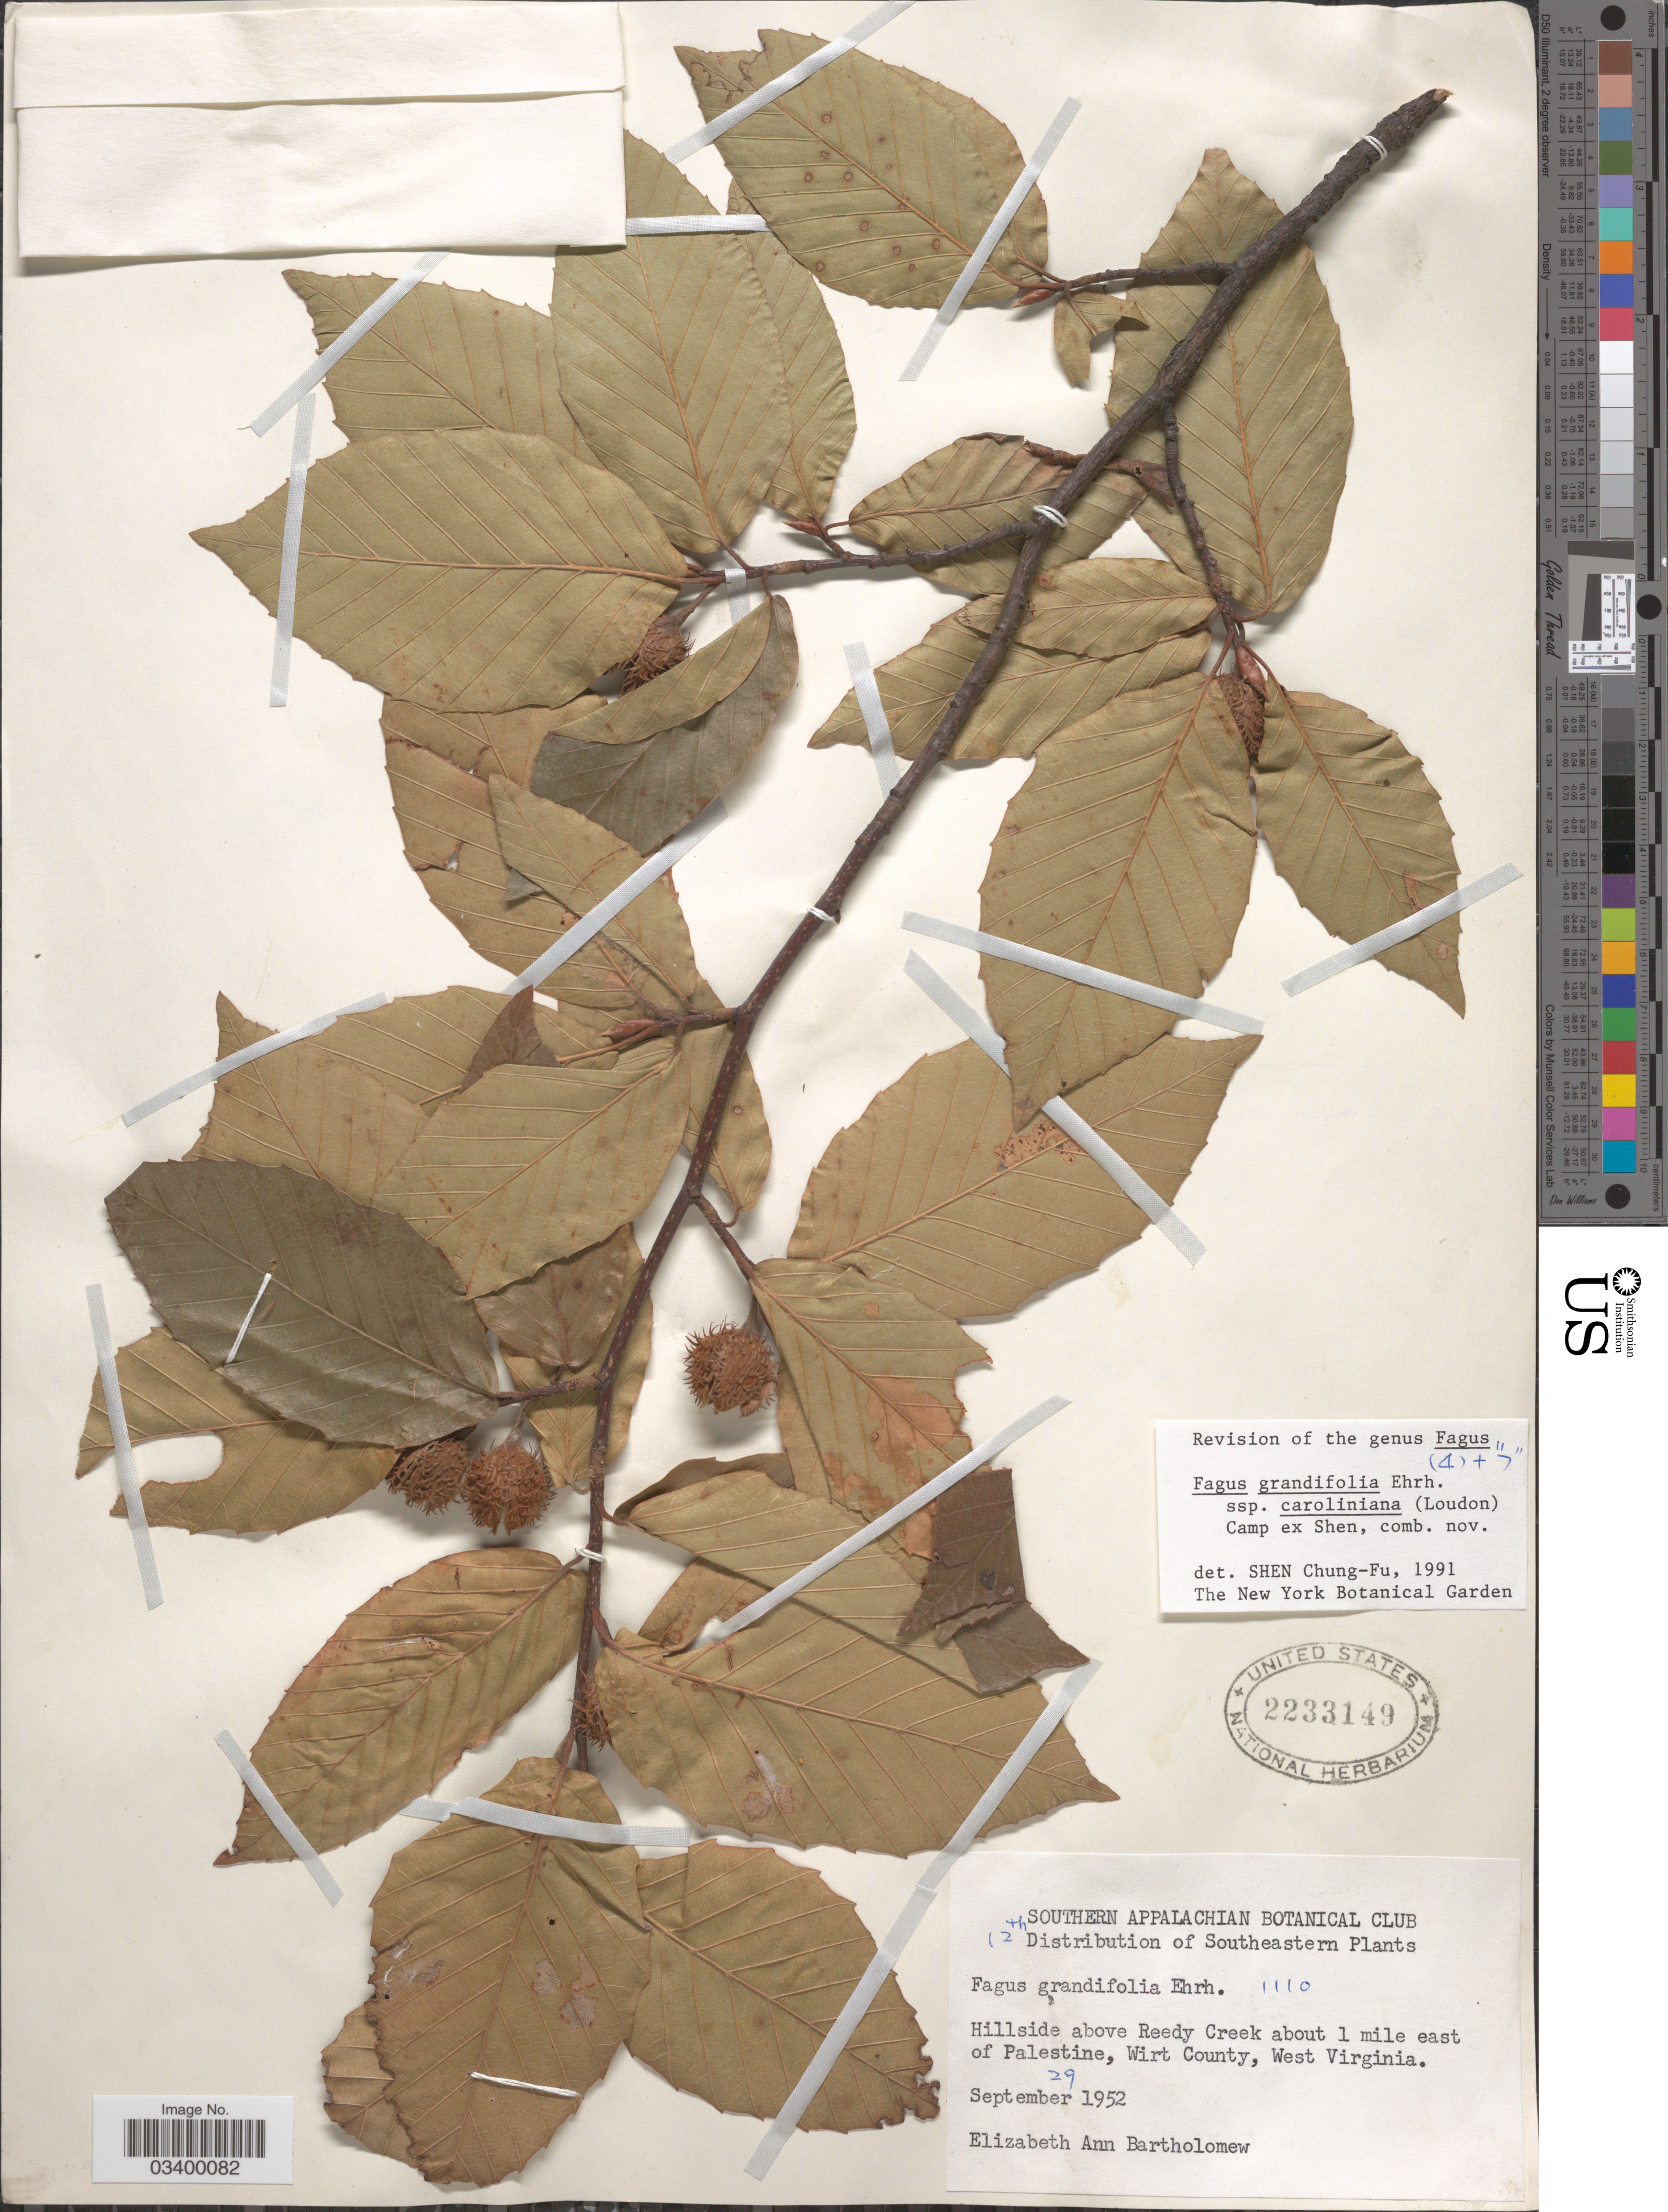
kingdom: Plantae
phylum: Tracheophyta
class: Magnoliopsida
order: Fagales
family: Fagaceae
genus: Fagus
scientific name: Fagus grandifolia subsp. caroliniana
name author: (Loudon) Fernald & Rehder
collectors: E. Bartholomew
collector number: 1110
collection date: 1952-09-29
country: United States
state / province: West Virginia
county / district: Wirt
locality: Southeastern. Hillside above Reedy Creek about 1 mile east of Palestine, Wirt County.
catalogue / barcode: US 2233149